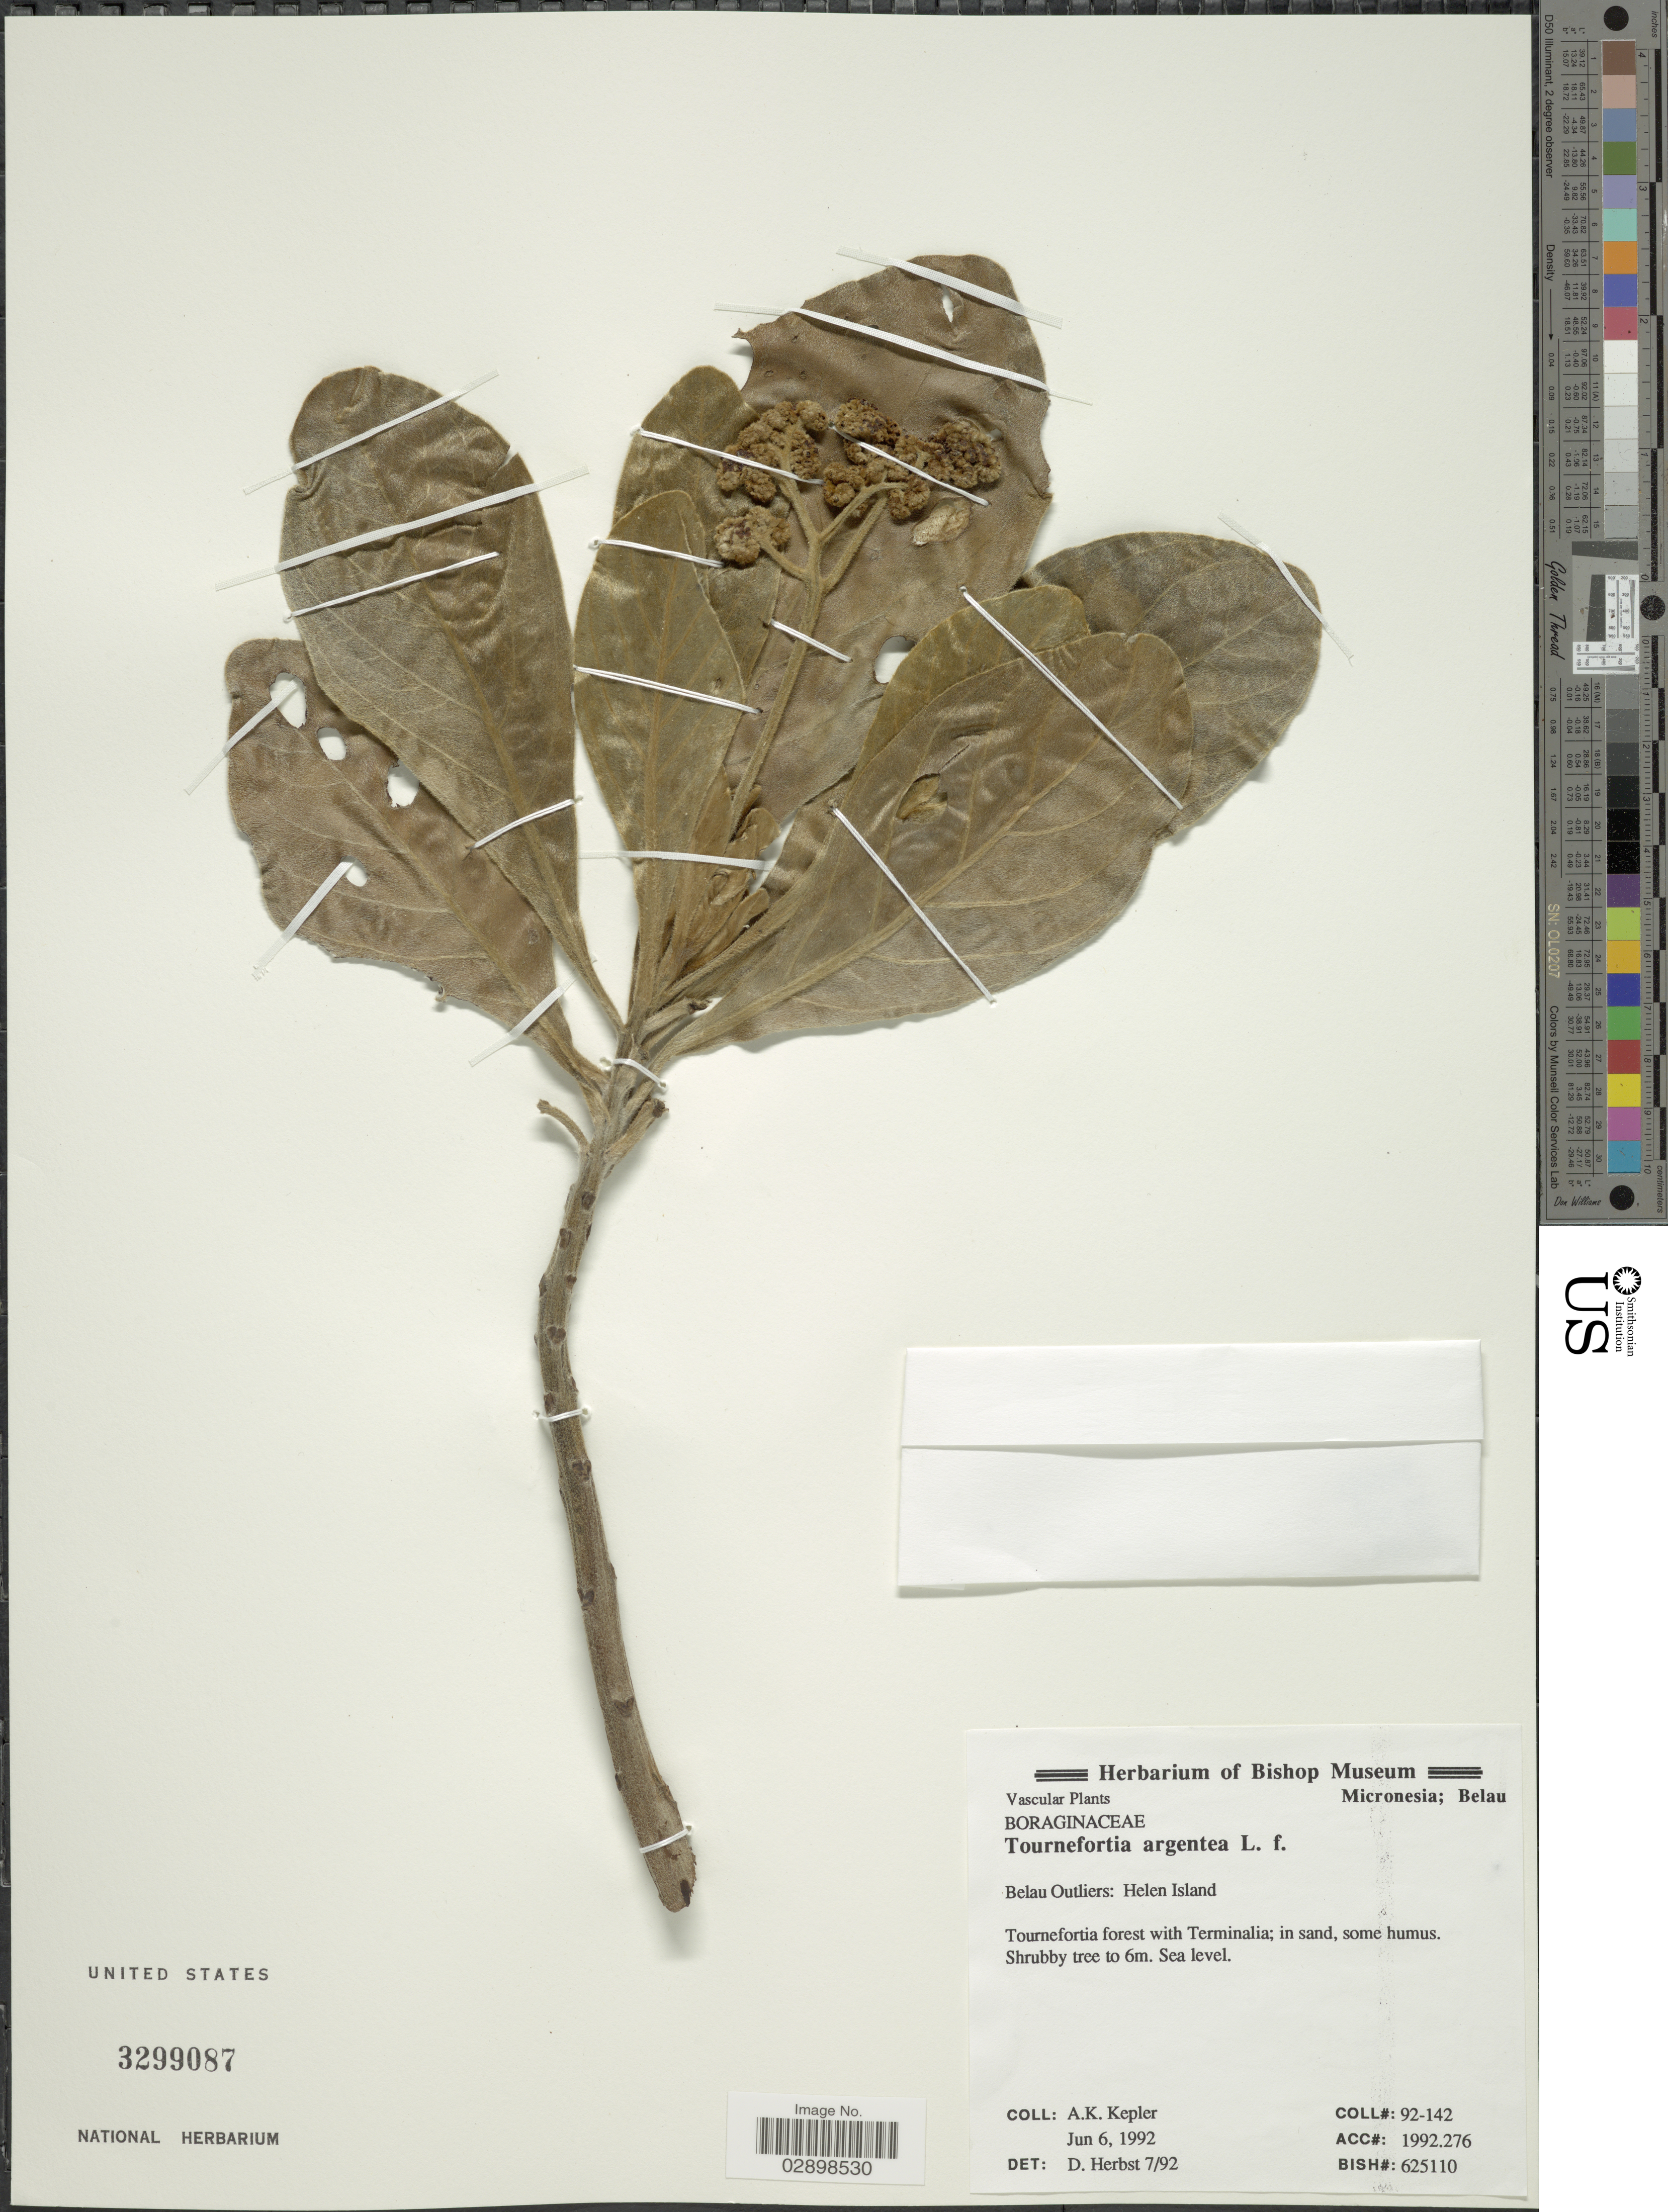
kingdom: Plantae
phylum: Tracheophyta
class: Magnoliopsida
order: Boraginales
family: Heliotropiaceae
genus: Heliotropium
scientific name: Heliotropium arboreum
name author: (Blanco) Mabberley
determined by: Wagner, W. L., (BOT), Smithsonian Institution - National Museum of Natural History (UNITED STATES)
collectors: A. K. Kepler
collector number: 92-142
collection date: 1992-06-06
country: Palau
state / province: Belau Outliers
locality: Helen Island.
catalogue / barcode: US 3299087